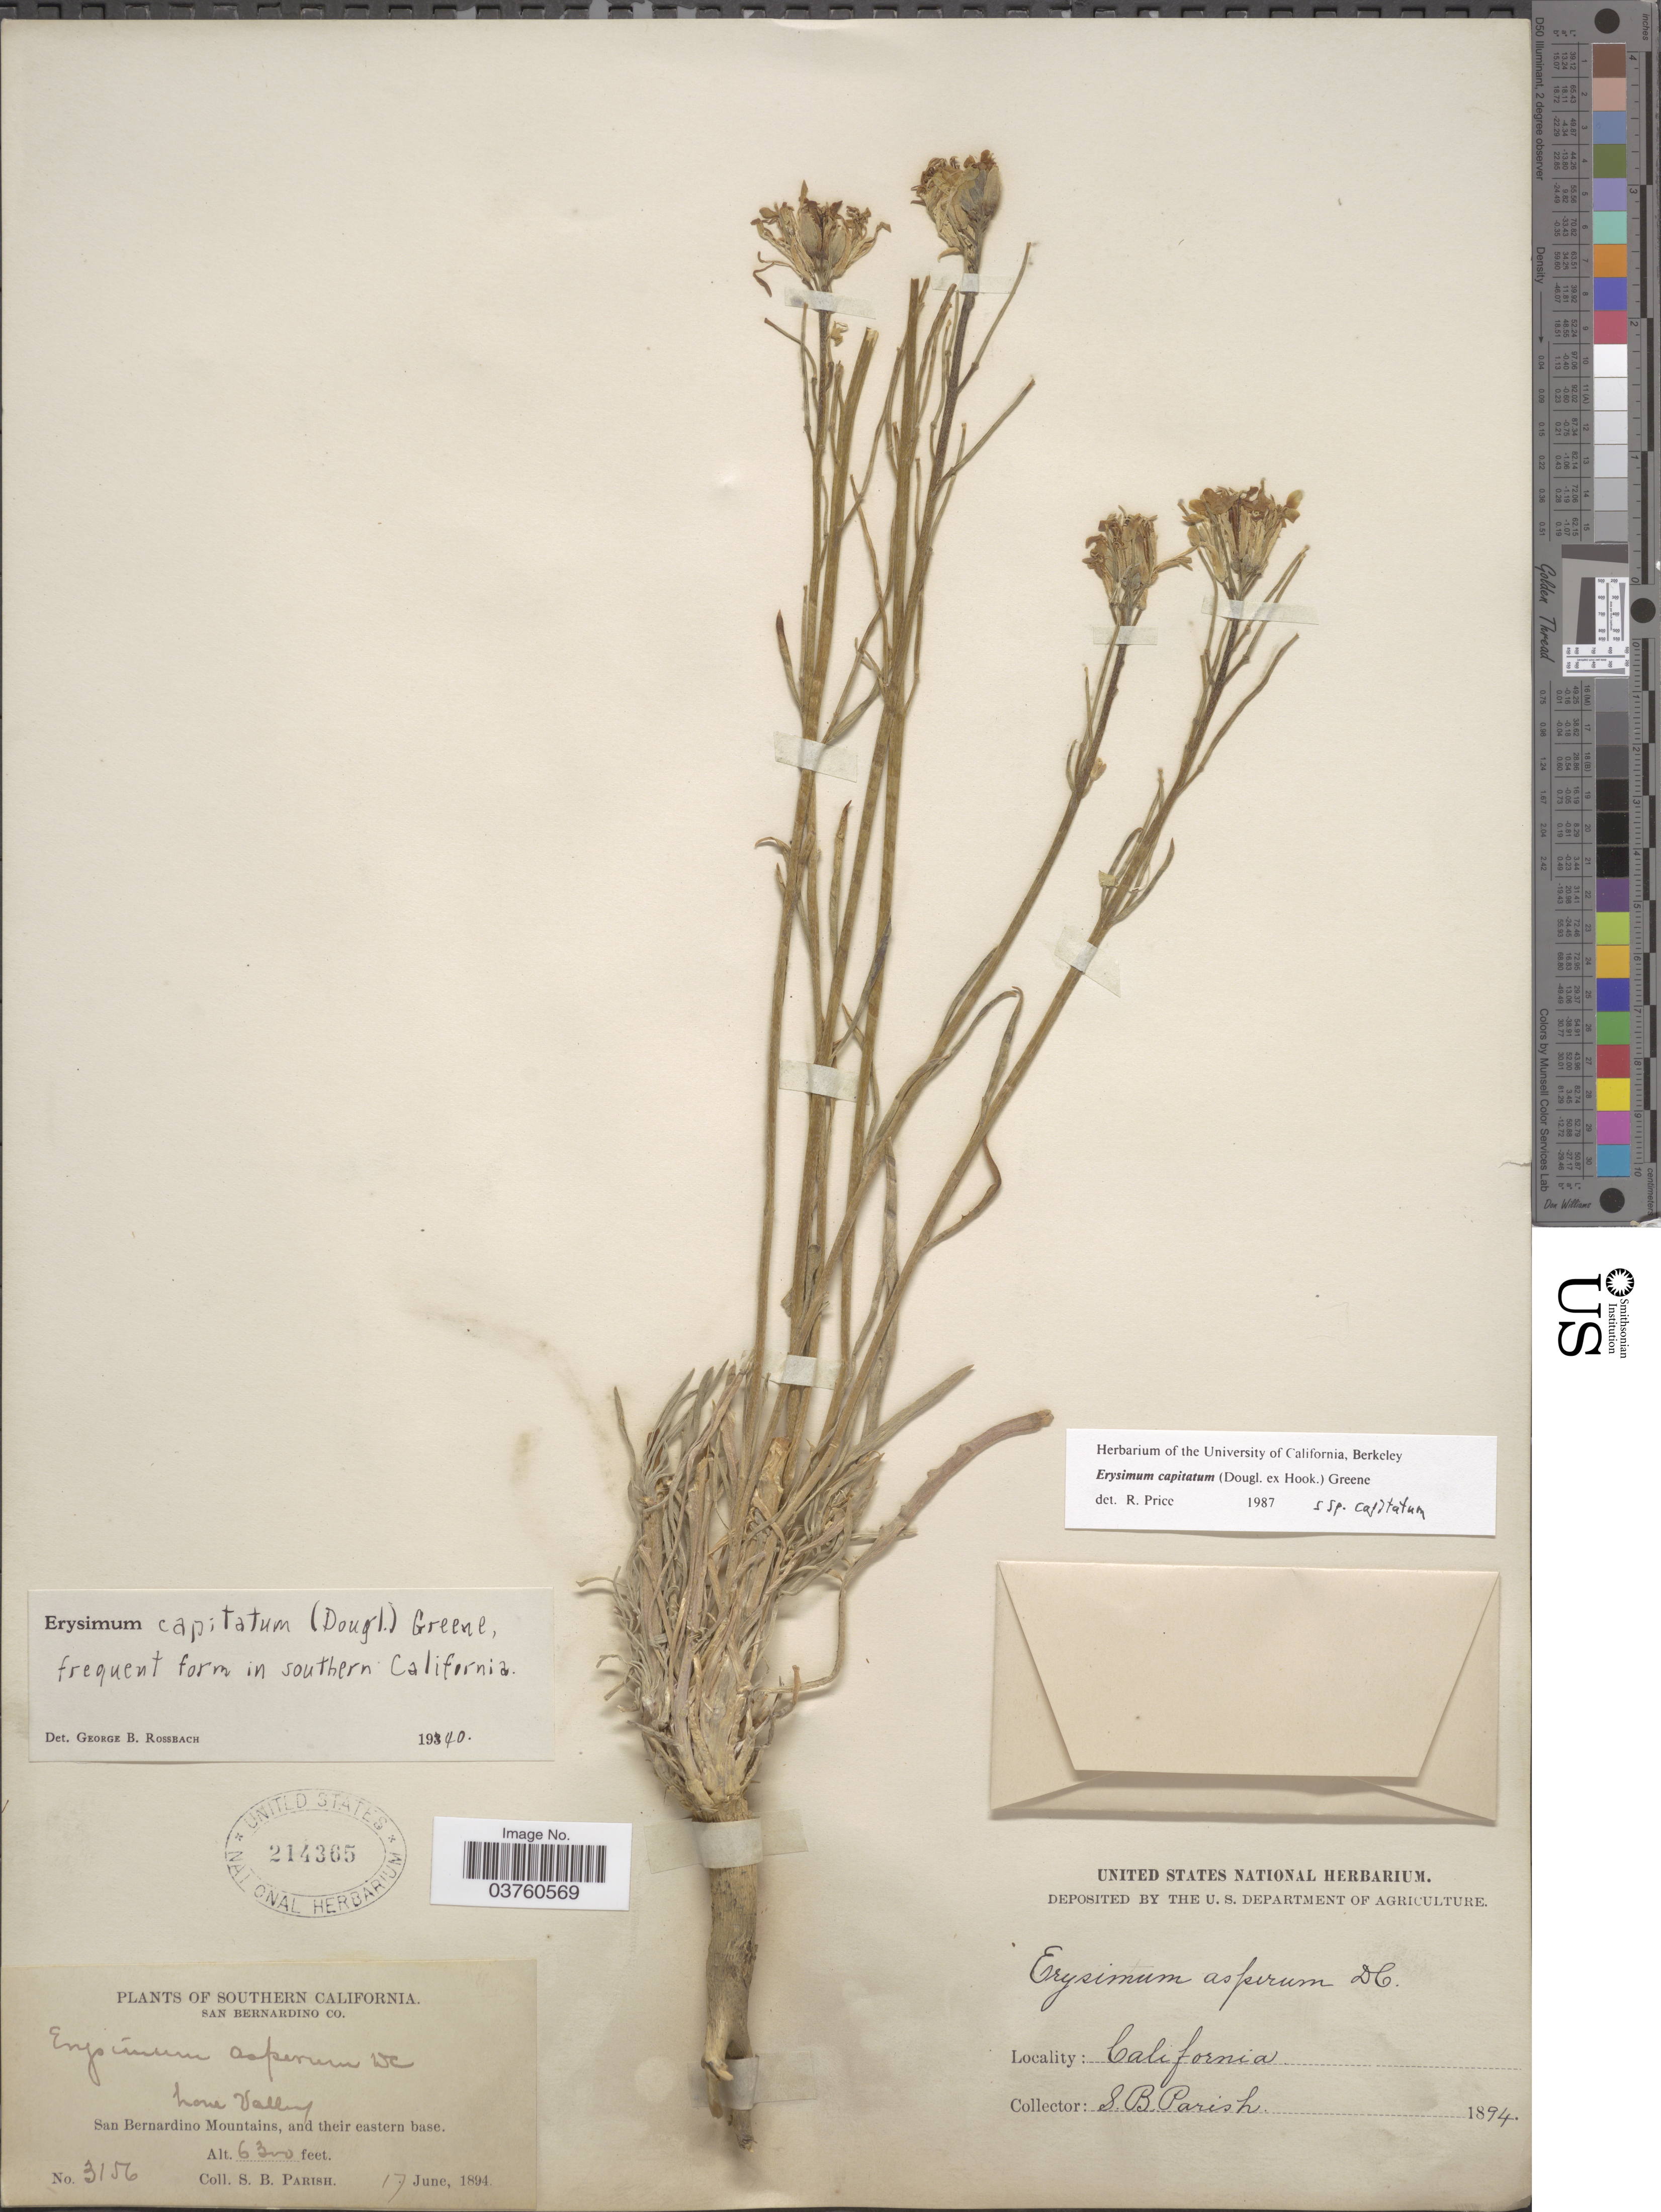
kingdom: Plantae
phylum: Tracheophyta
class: Magnoliopsida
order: Brassicales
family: Brassicaceae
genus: Erysimum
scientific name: Erysimum capitatum subsp. capitatum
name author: (Douglas ex Hook.) Greene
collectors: S. B. Parish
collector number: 3156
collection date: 1894-06-17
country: United States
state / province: California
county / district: San Bernardino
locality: Southern California. San Bernardino Co. Lone Valley. San Bernardino Mountains, and their eastern base.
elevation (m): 1920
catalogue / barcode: US 214365